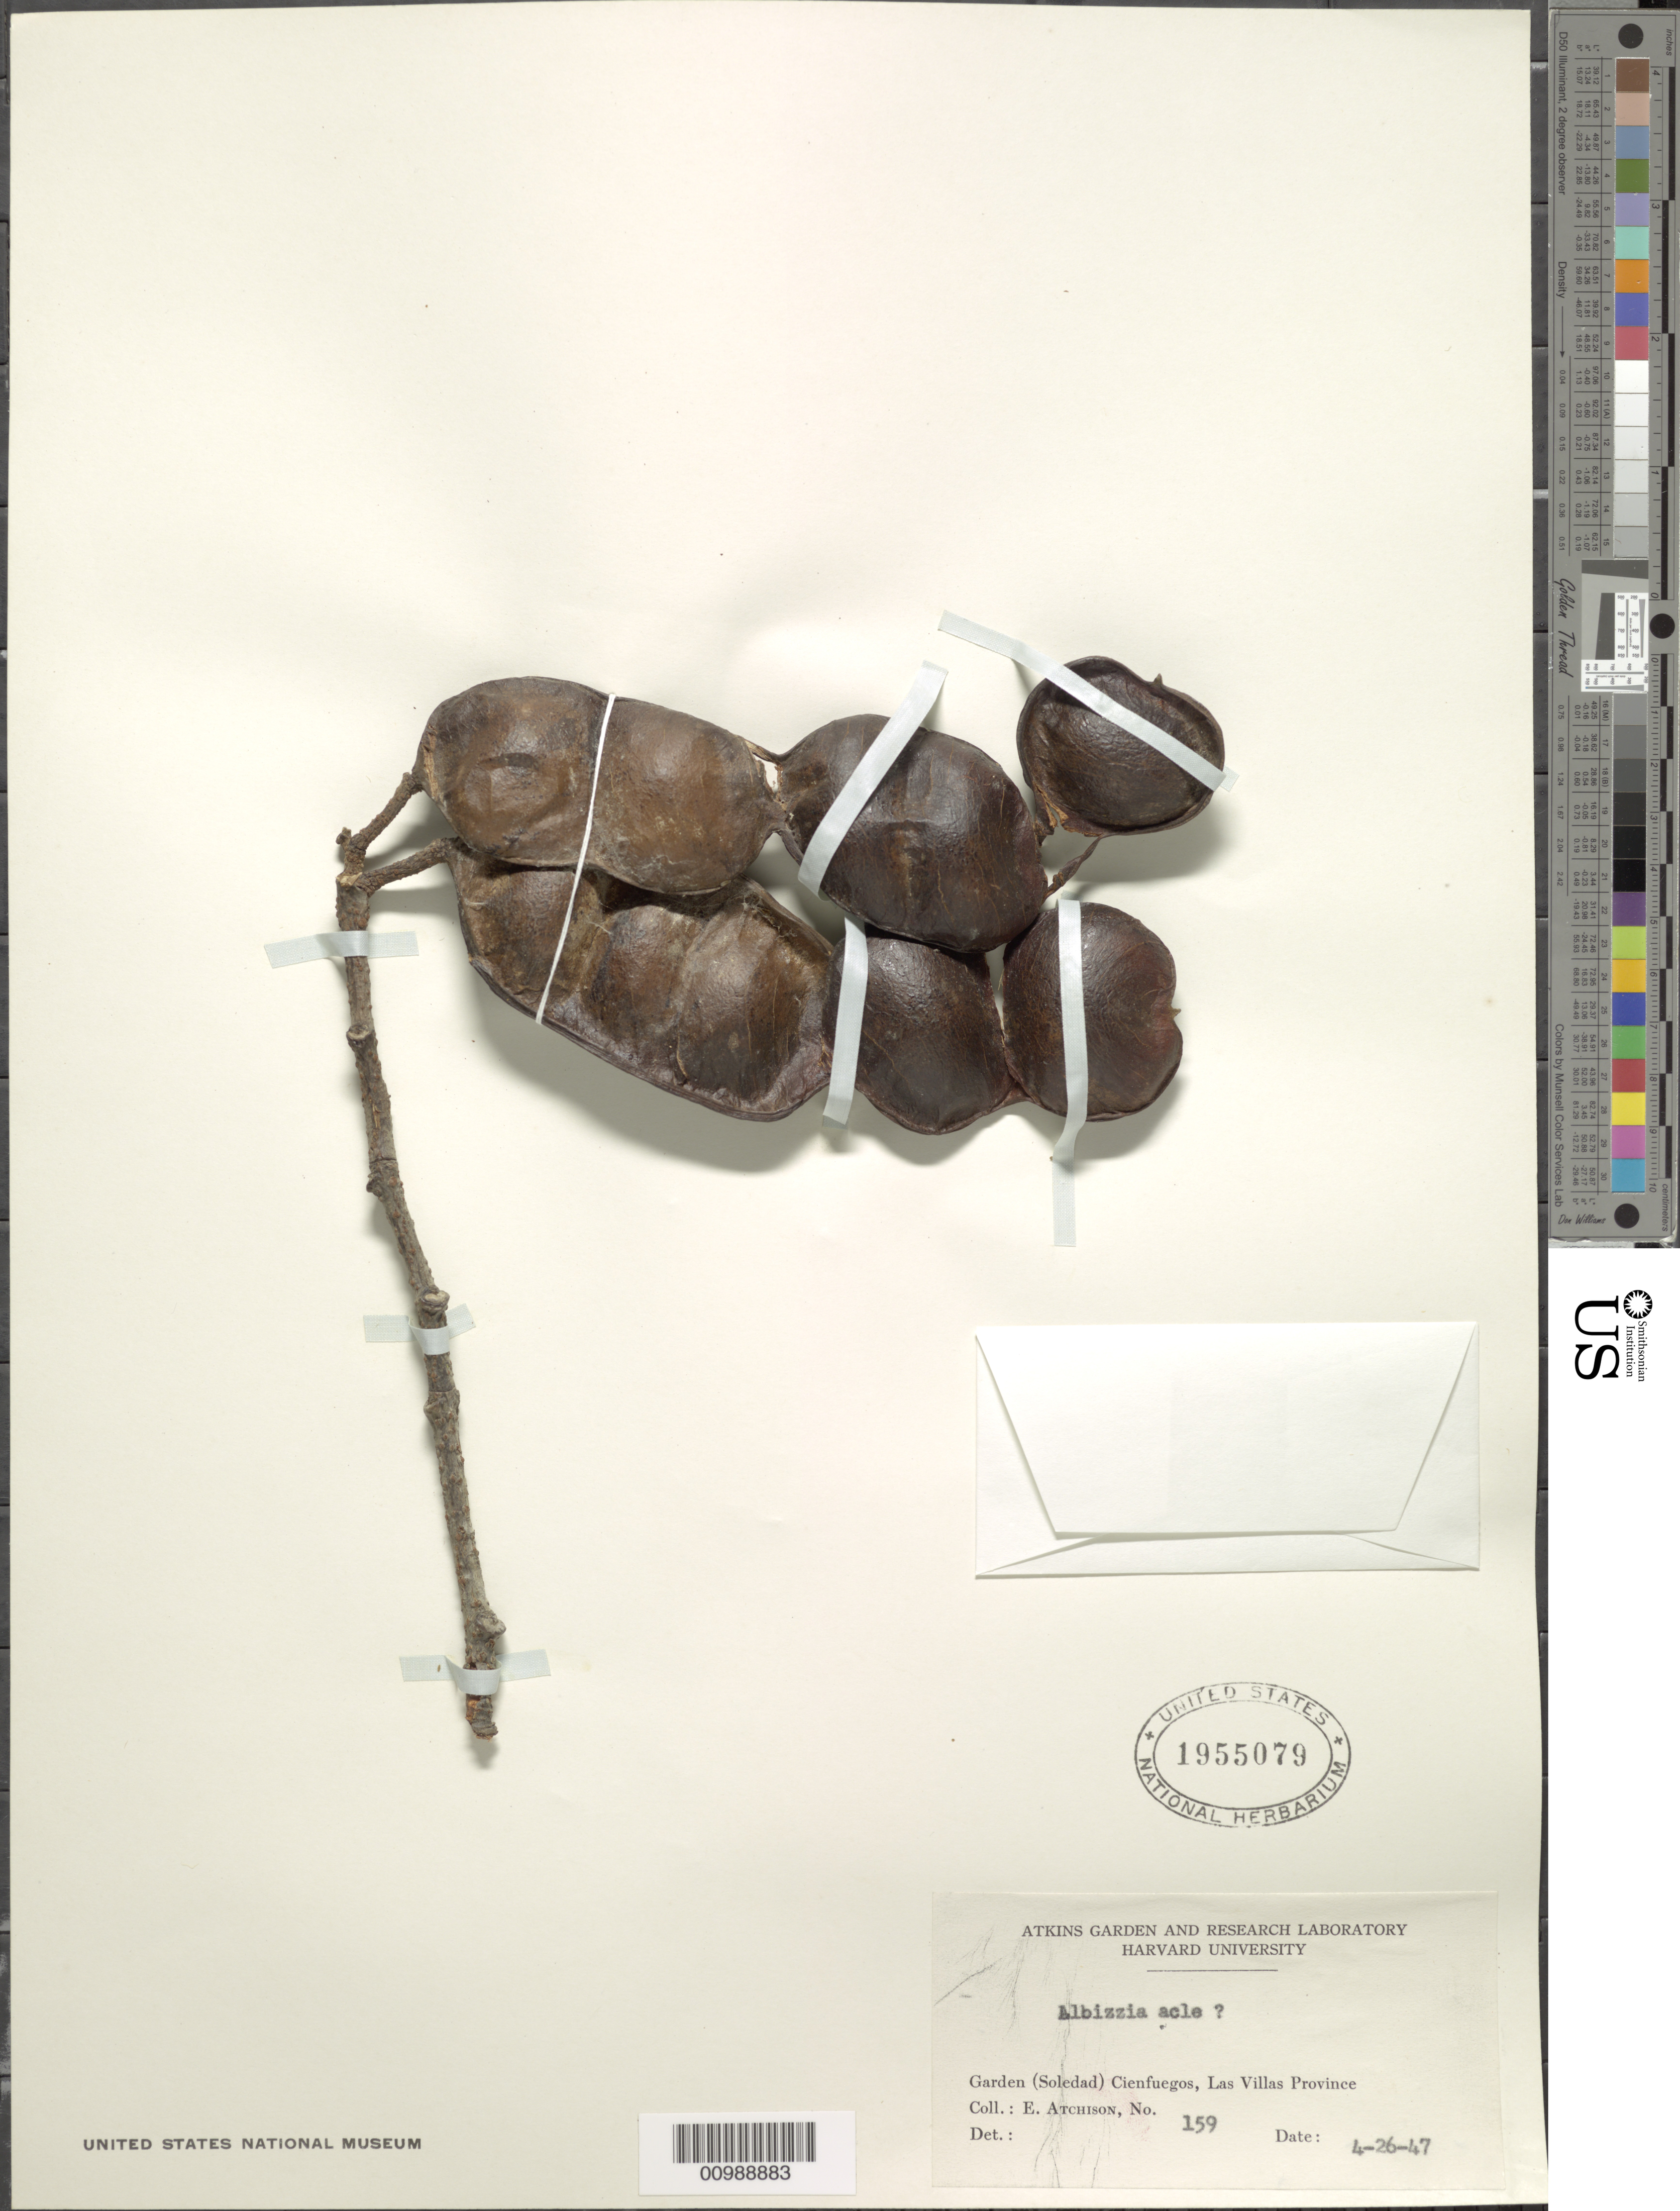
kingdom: Plantae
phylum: Tracheophyta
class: Magnoliopsida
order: Fabales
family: Fabaceae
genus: Albizia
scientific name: Albizia acle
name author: (Blanco) Merr.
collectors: E. Atchison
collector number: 159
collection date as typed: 26 Apr 1947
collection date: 1947-04-26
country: Cuba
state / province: Cienfuegos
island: Cuba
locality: Soledad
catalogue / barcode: US 1955079